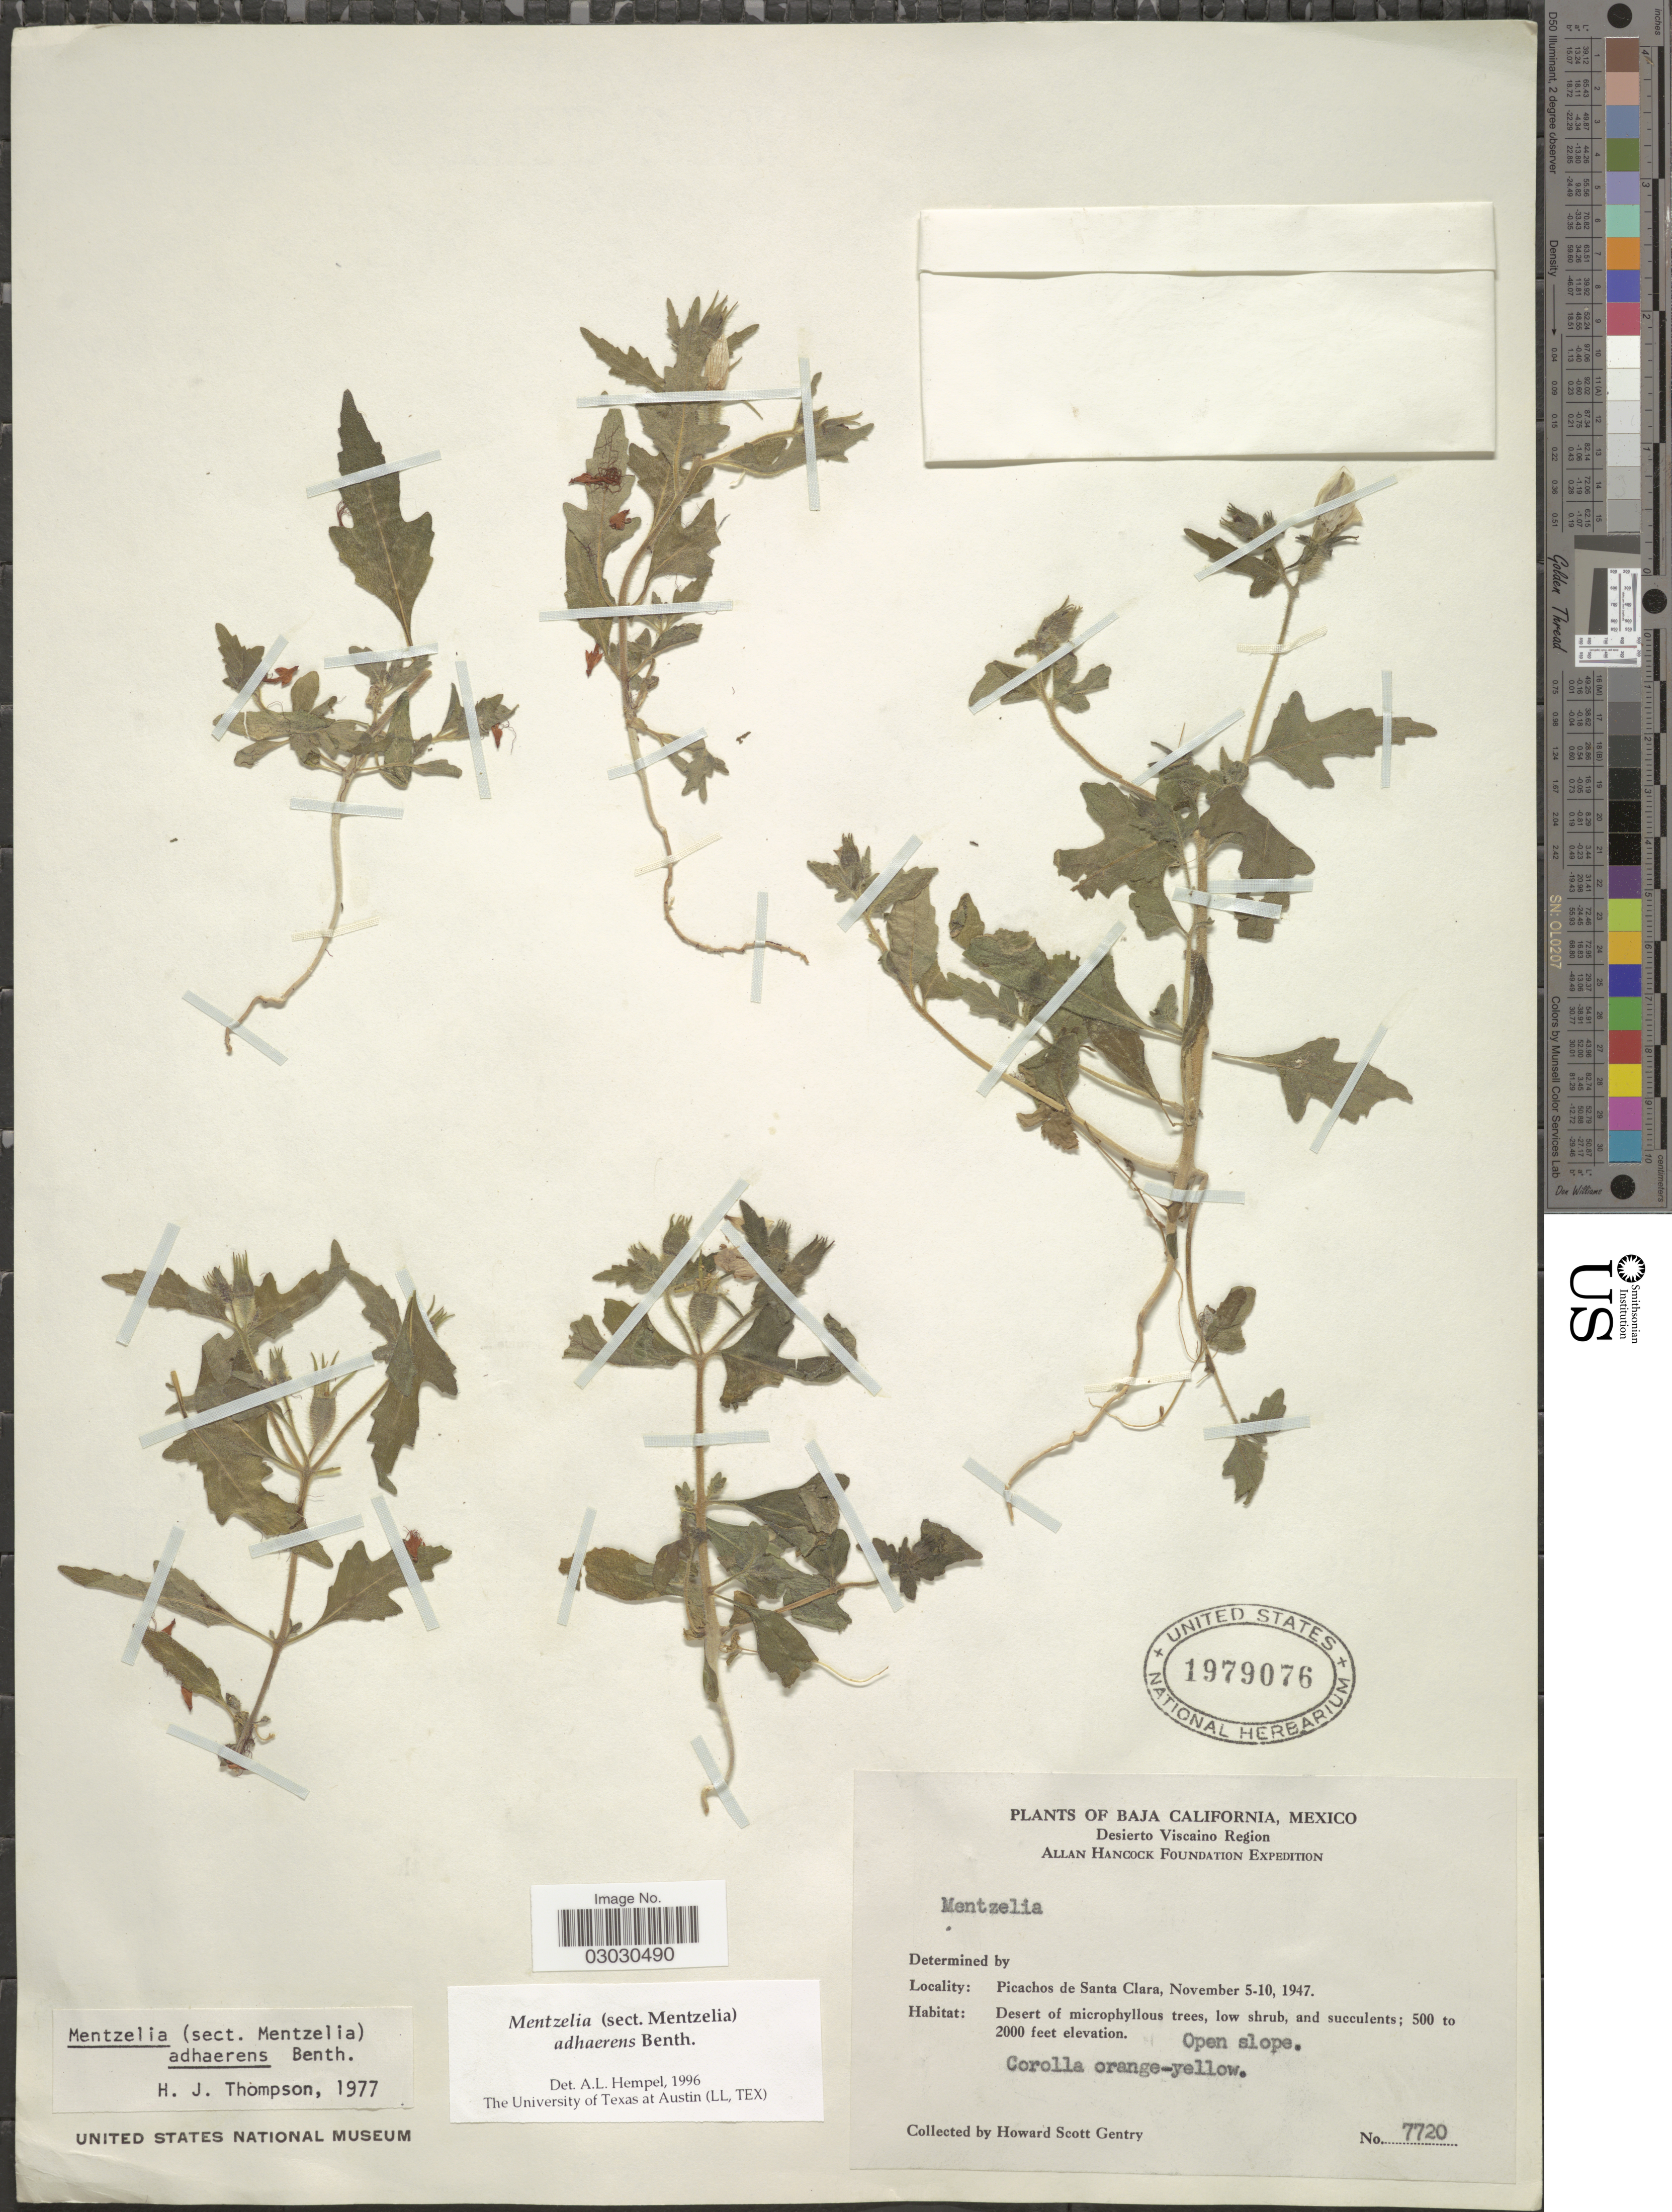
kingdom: Plantae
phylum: Tracheophyta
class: Magnoliopsida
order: Cornales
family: Loasaceae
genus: Mentzelia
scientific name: Mentzelia adhaerens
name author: Benth.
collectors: H. S. Gentry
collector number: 7720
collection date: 1947-11-05/1947-11-10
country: Mexico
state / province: Baja California Sur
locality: Desierto Viscaino Region. Picachos de Santa Clara.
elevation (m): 152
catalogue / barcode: US 1979076